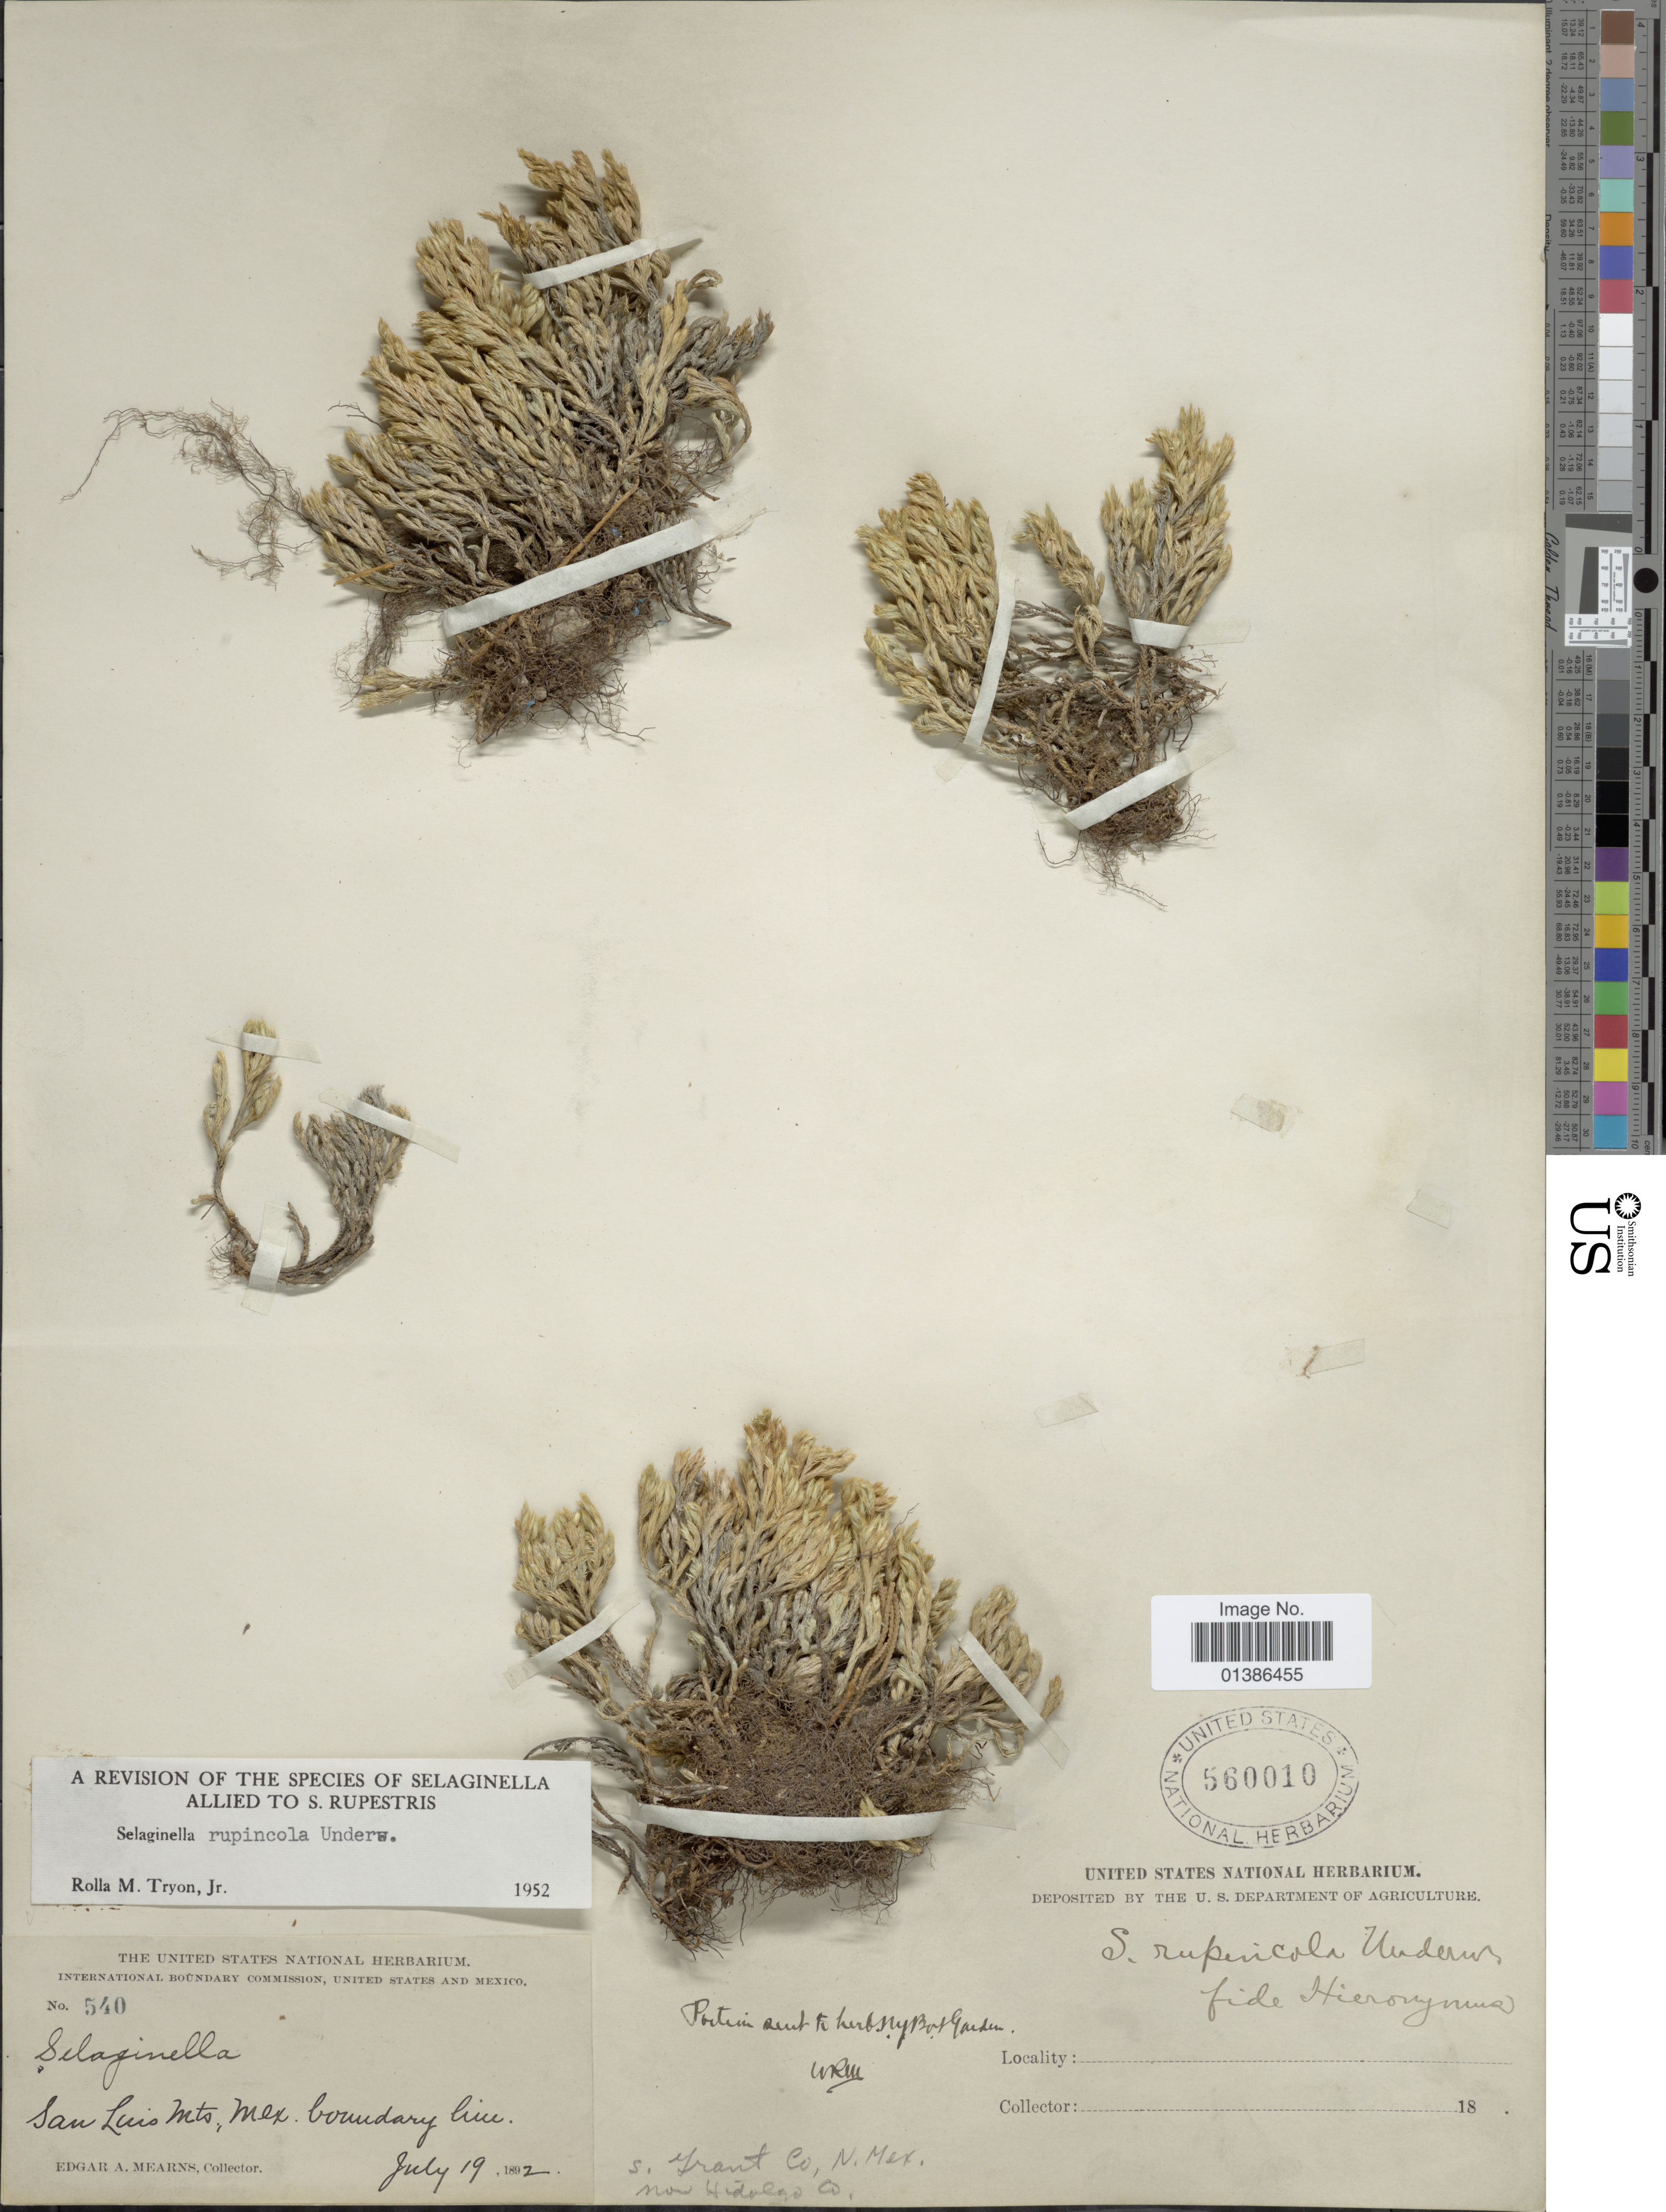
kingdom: Plantae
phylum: Tracheophyta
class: Lycopodiopsida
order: Selaginellales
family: Selaginellaceae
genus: Selaginella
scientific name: Selaginella rupincola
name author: Underw.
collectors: E. A. Mearns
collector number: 540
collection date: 1892-07-19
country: United States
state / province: New Mexico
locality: San Luis Mts. S. Grant Co., near Hidalgo Co. Mex. boundary line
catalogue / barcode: US 560010